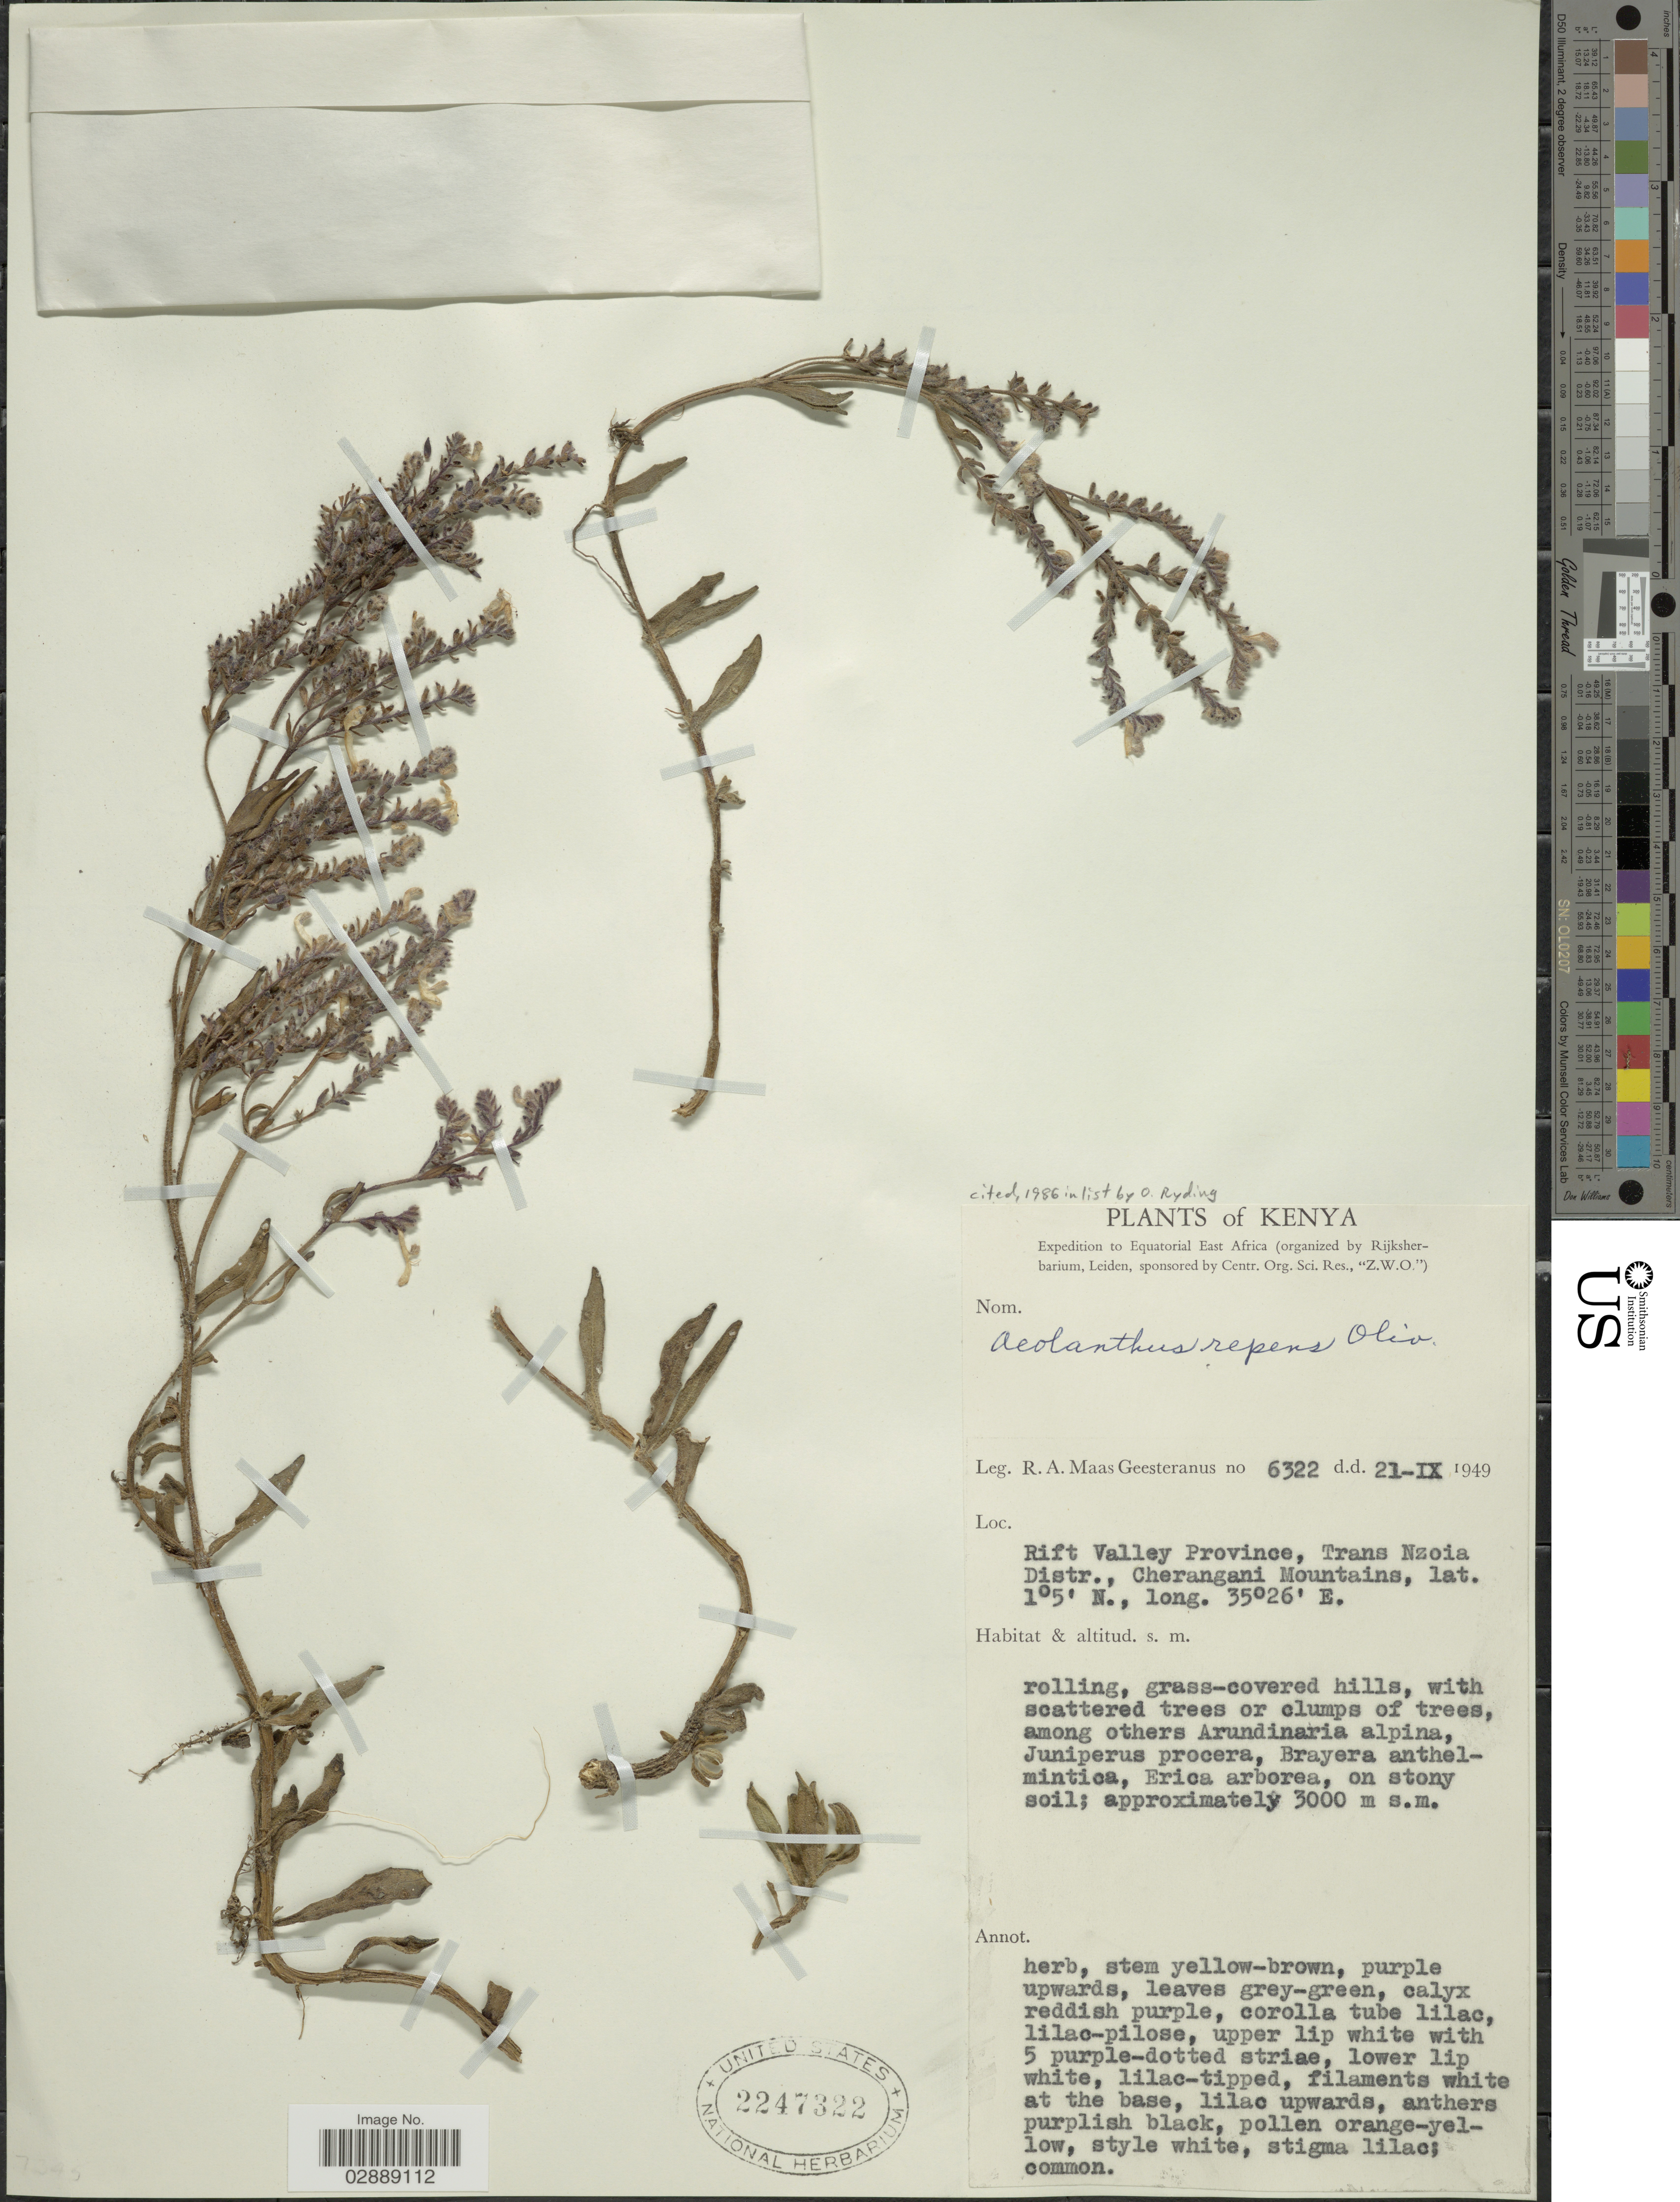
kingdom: Plantae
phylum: Tracheophyta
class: Magnoliopsida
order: Lamiales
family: Lamiaceae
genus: Aeollanthus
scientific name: Aeollanthus repens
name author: Oliv.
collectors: R. A. Maas Geesteranus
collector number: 6322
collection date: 1949-09-21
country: Kenya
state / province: Trans Nzoia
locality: Rift Valley Province, Trans Nzoia Distr., Cherangani Mountains.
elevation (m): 3000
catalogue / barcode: US 2247322